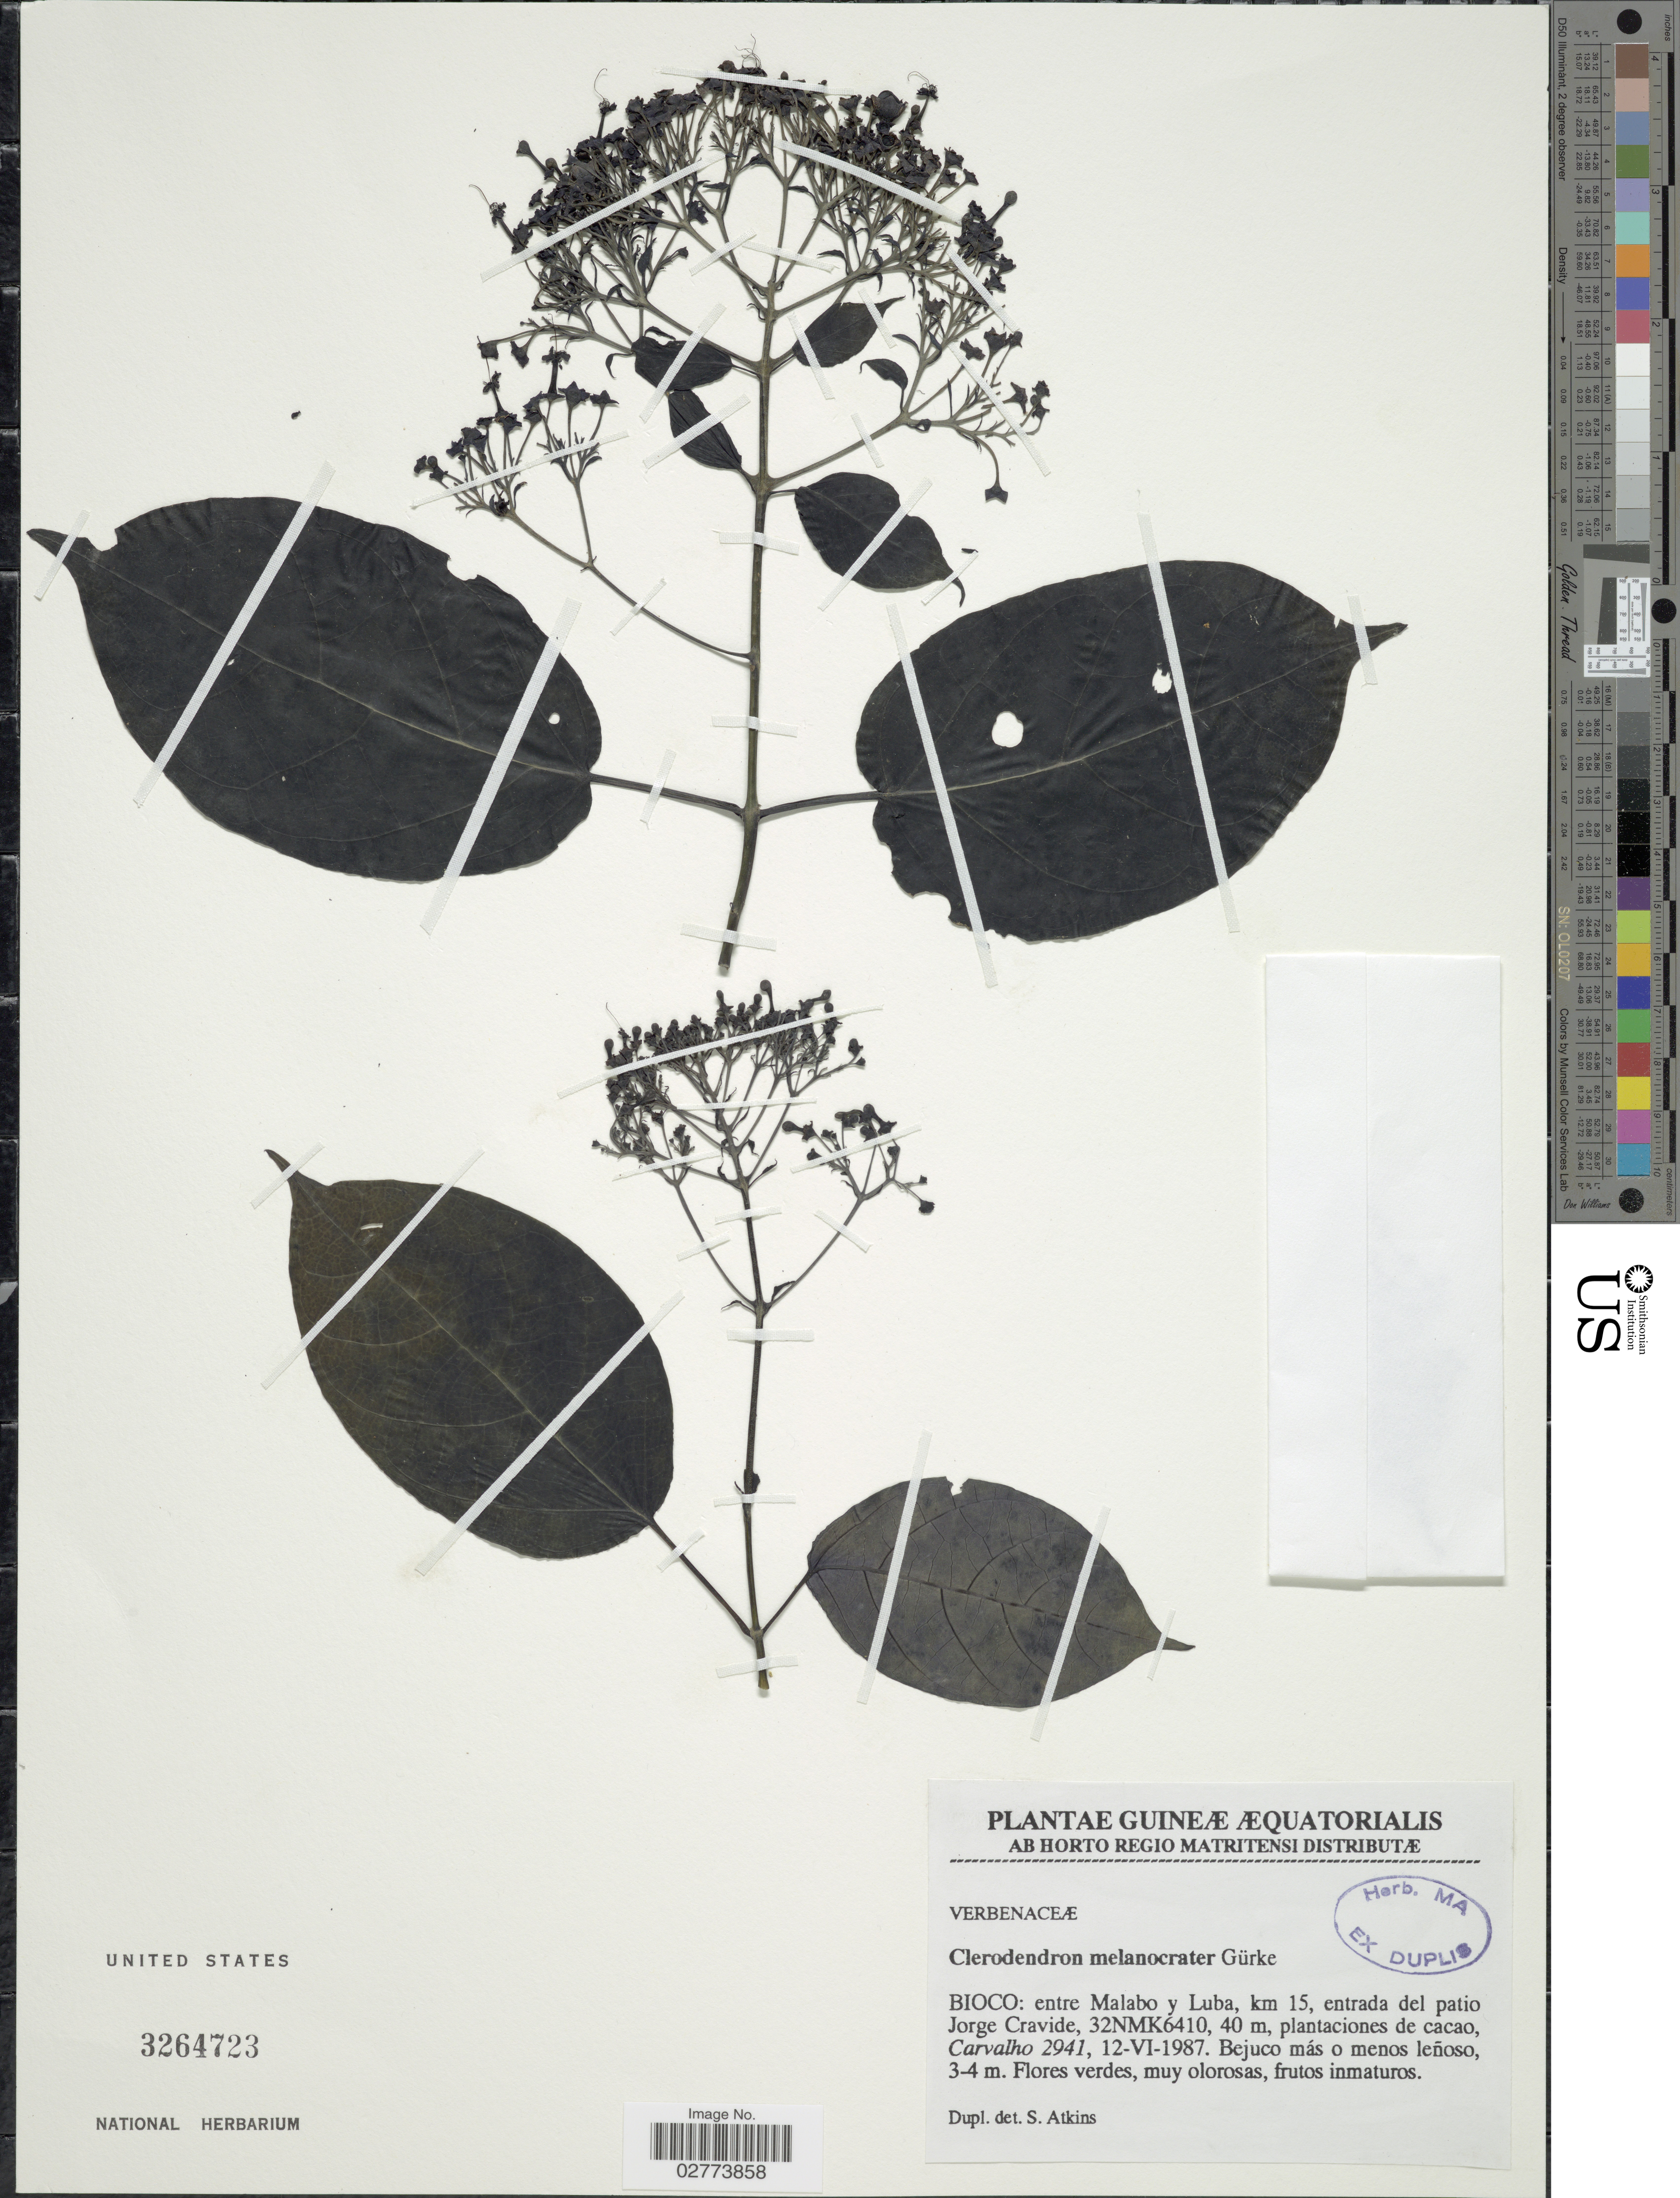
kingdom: Plantae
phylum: Tracheophyta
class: Magnoliopsida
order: Lamiales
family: Lamiaceae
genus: Clerodendrum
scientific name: Clerodendrum melanocrater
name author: Gürke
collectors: Carvalho, --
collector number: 2941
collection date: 1987-06-12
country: Equatorial Guinea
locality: Bioco: entre Malabo y Luba, km 15, entrada del patio Jorge Cravide, 32NMK6410.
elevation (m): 40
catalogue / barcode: US 3264723